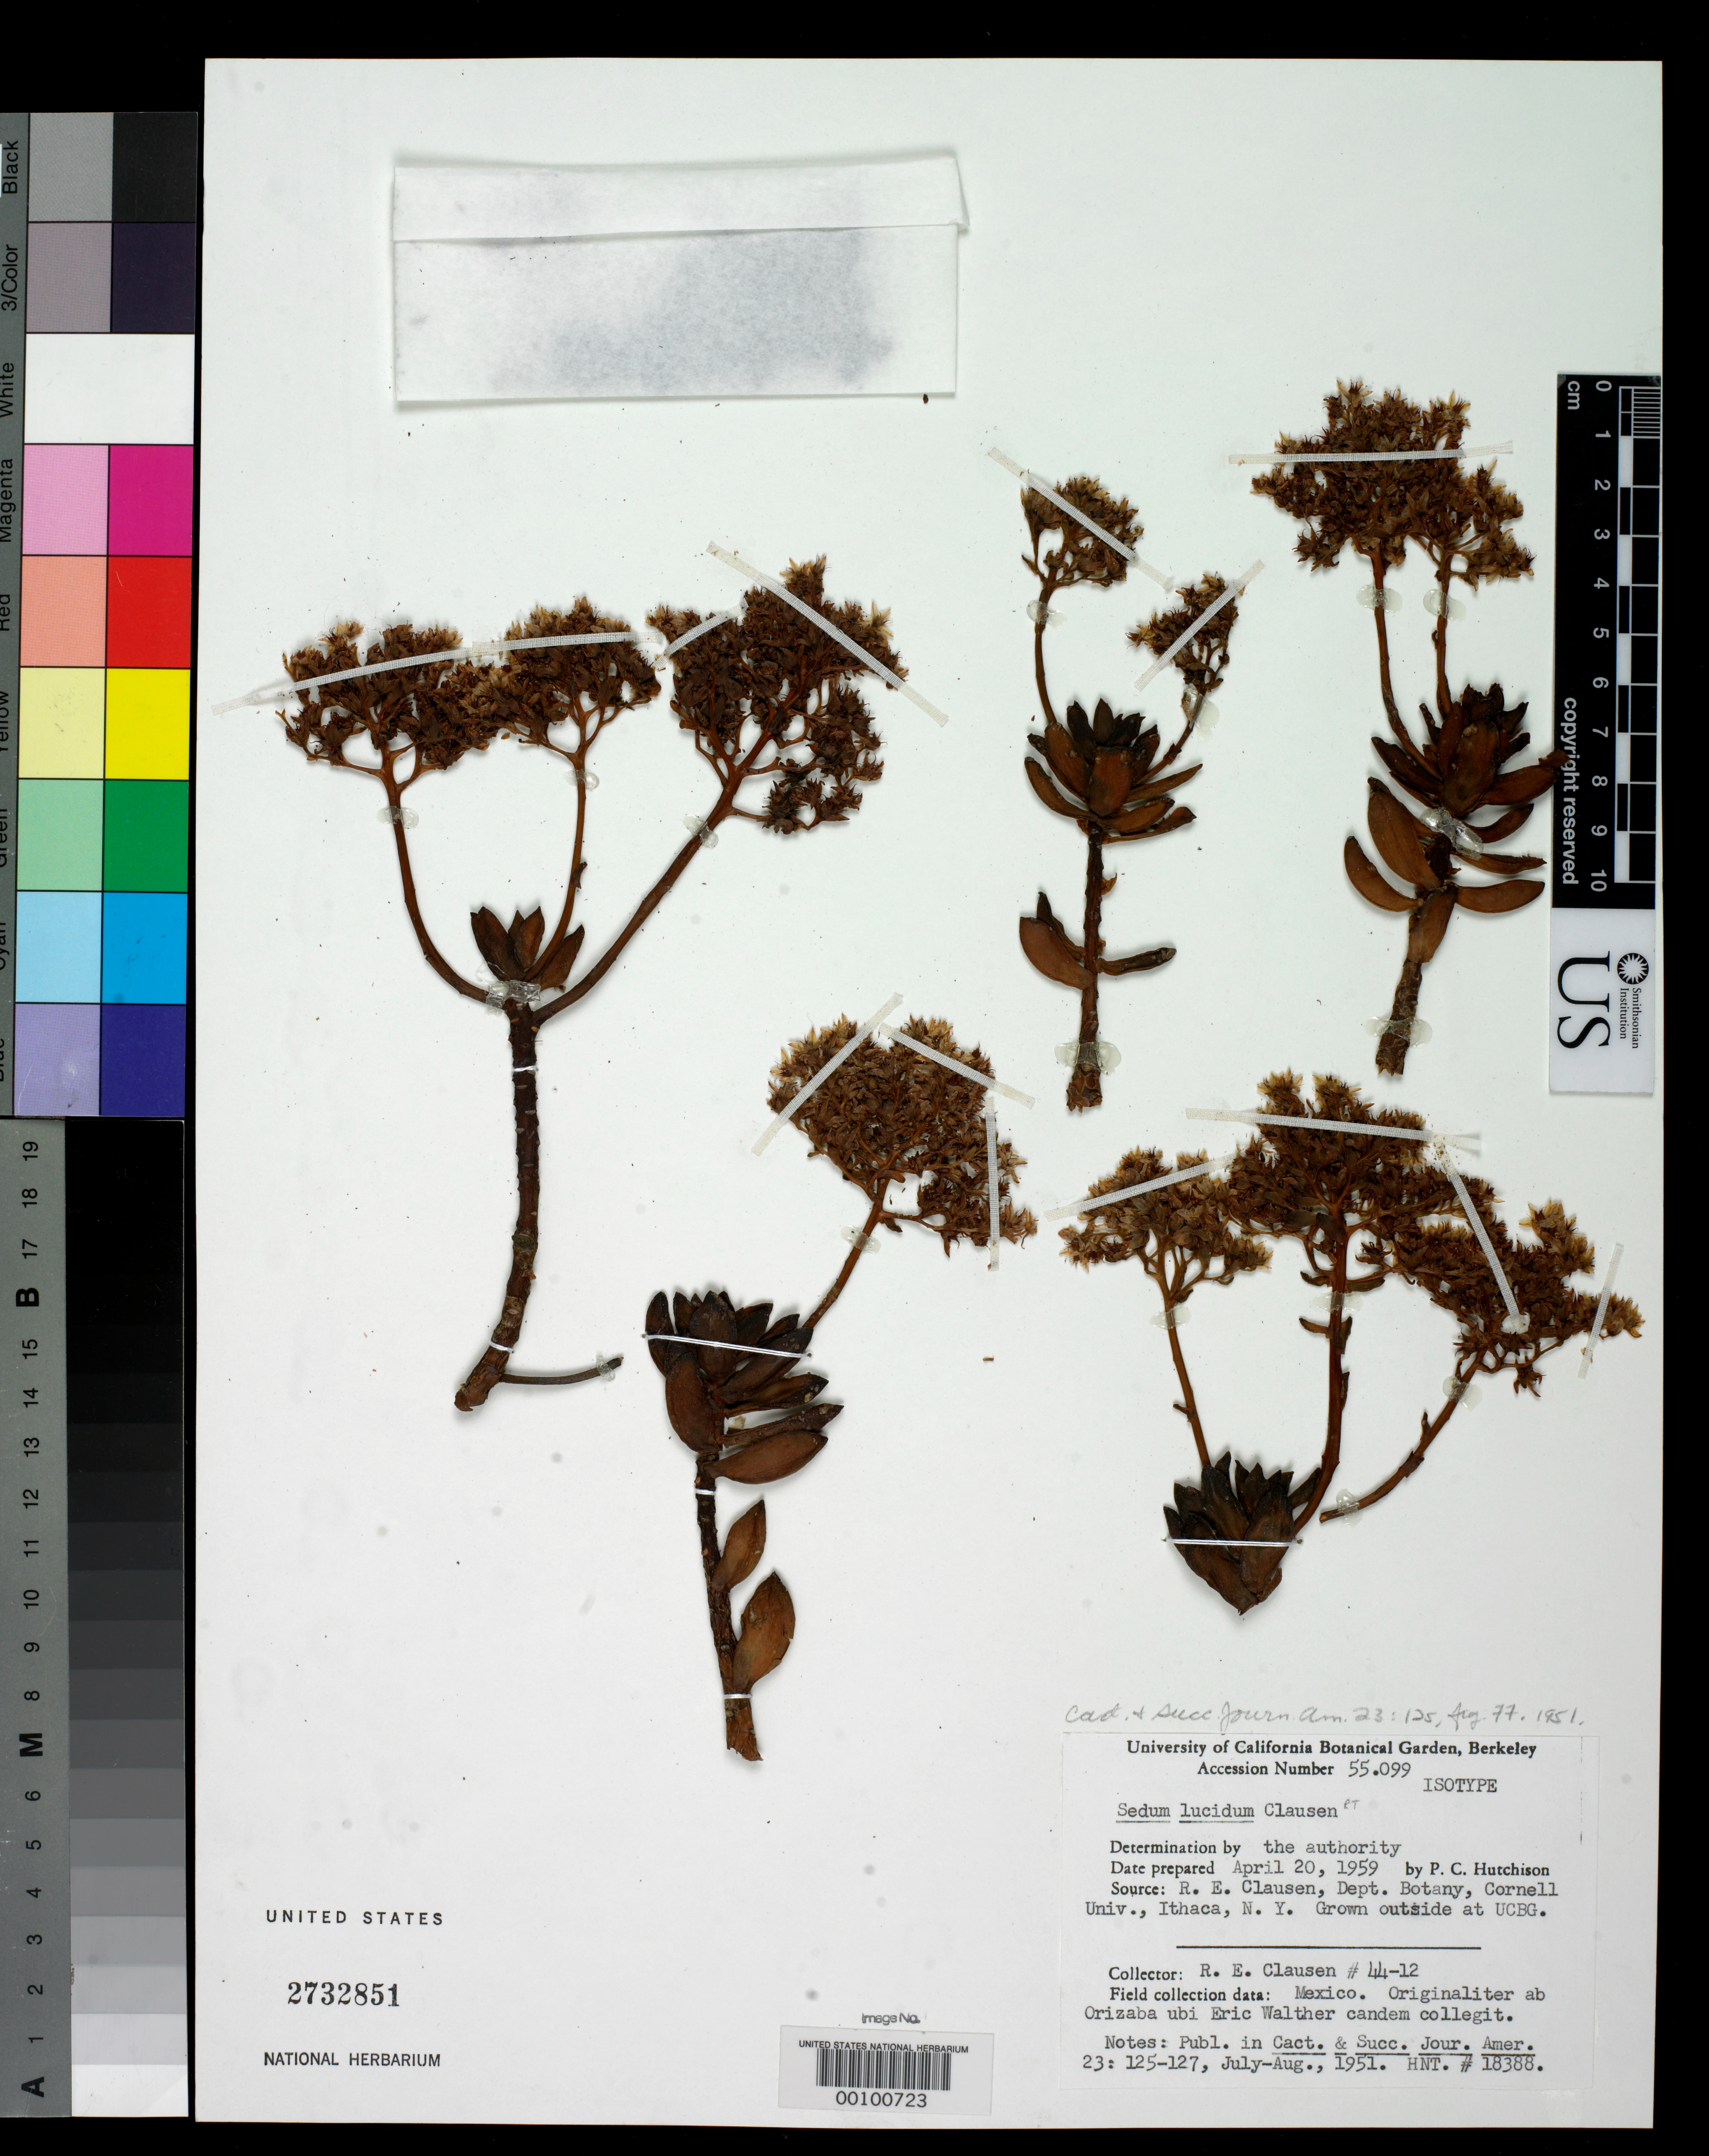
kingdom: Plantae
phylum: Tracheophyta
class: Magnoliopsida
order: Saxifragales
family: Crassulaceae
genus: Sedum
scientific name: Sedum lucidum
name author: R.T. Clausen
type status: Isotype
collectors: E. Walther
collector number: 44-12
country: Mexico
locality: Cultivated in Ithaca, New York; collected from cultivation by R.E. Clausen.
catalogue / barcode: US 2732851